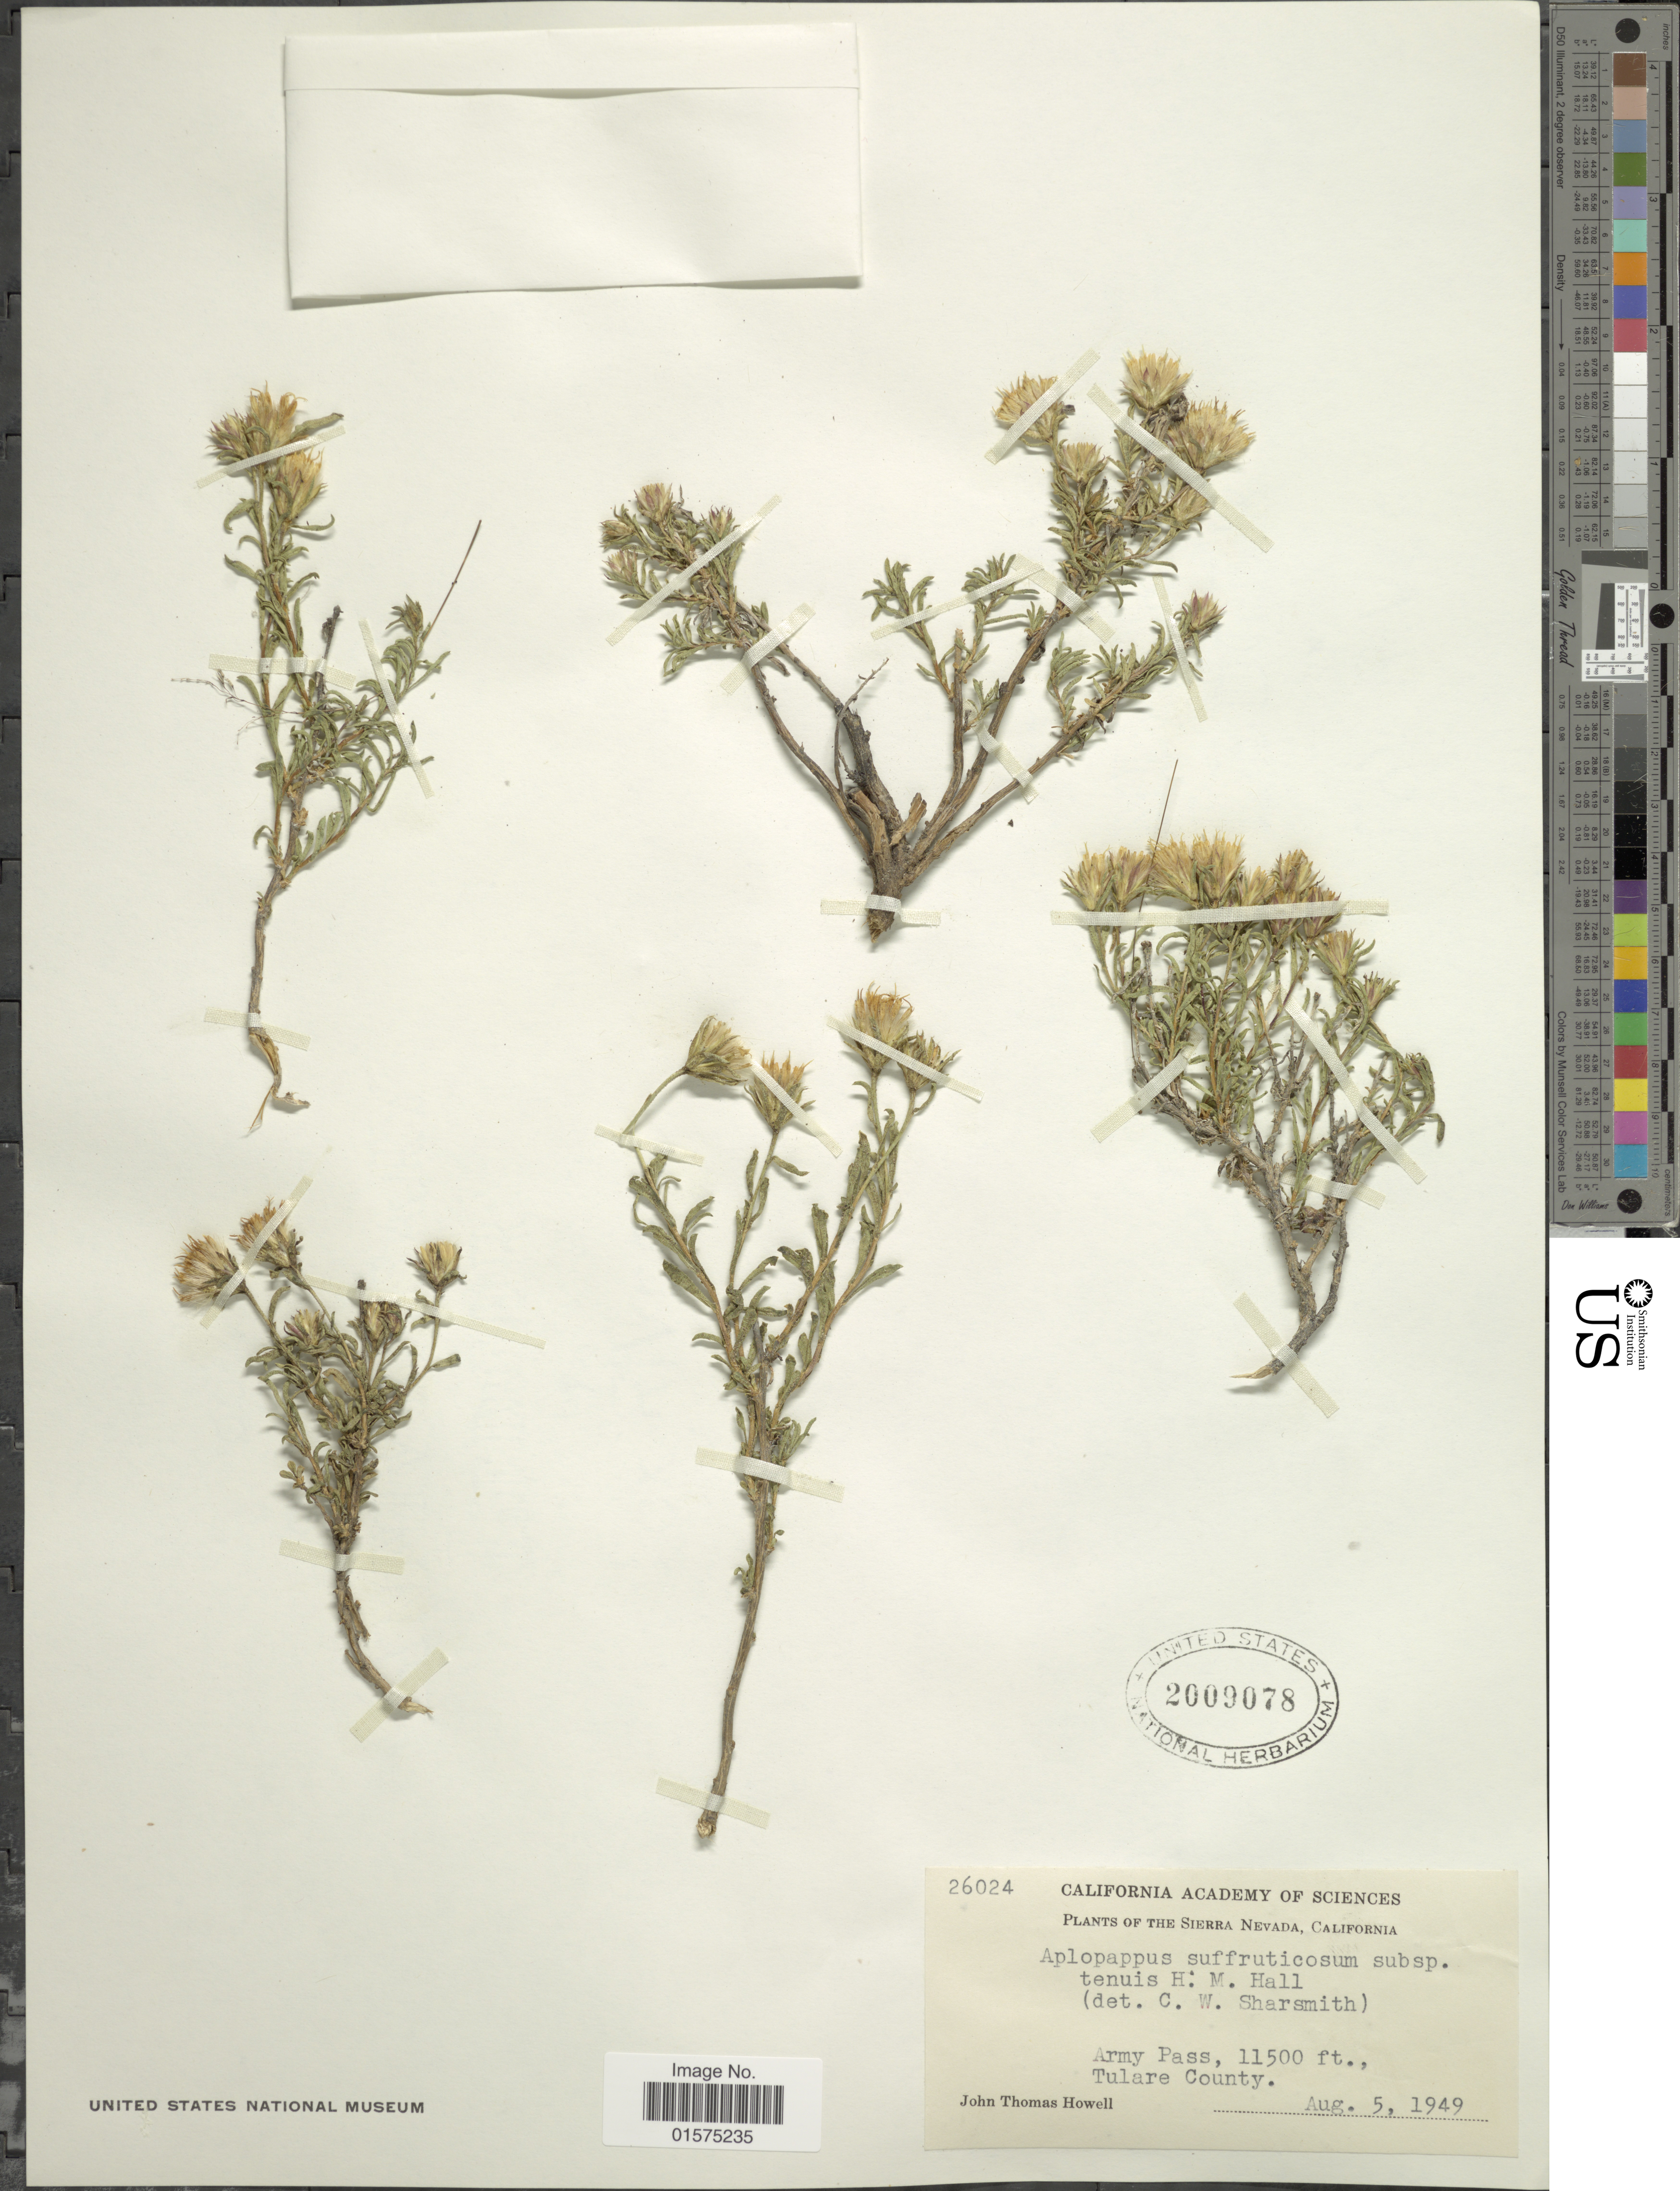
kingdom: Plantae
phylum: Tracheophyta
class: Magnoliopsida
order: Asterales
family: Asteraceae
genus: Ericameria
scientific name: Ericameria suffruticosa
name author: (Nutt.) G.L. Nesom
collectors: J. T. Howell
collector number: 26024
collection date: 1949-08-05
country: United States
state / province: California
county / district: Tulare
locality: Sierra Nevada. Army Pass, Tulare County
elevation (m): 3505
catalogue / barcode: US 2009078